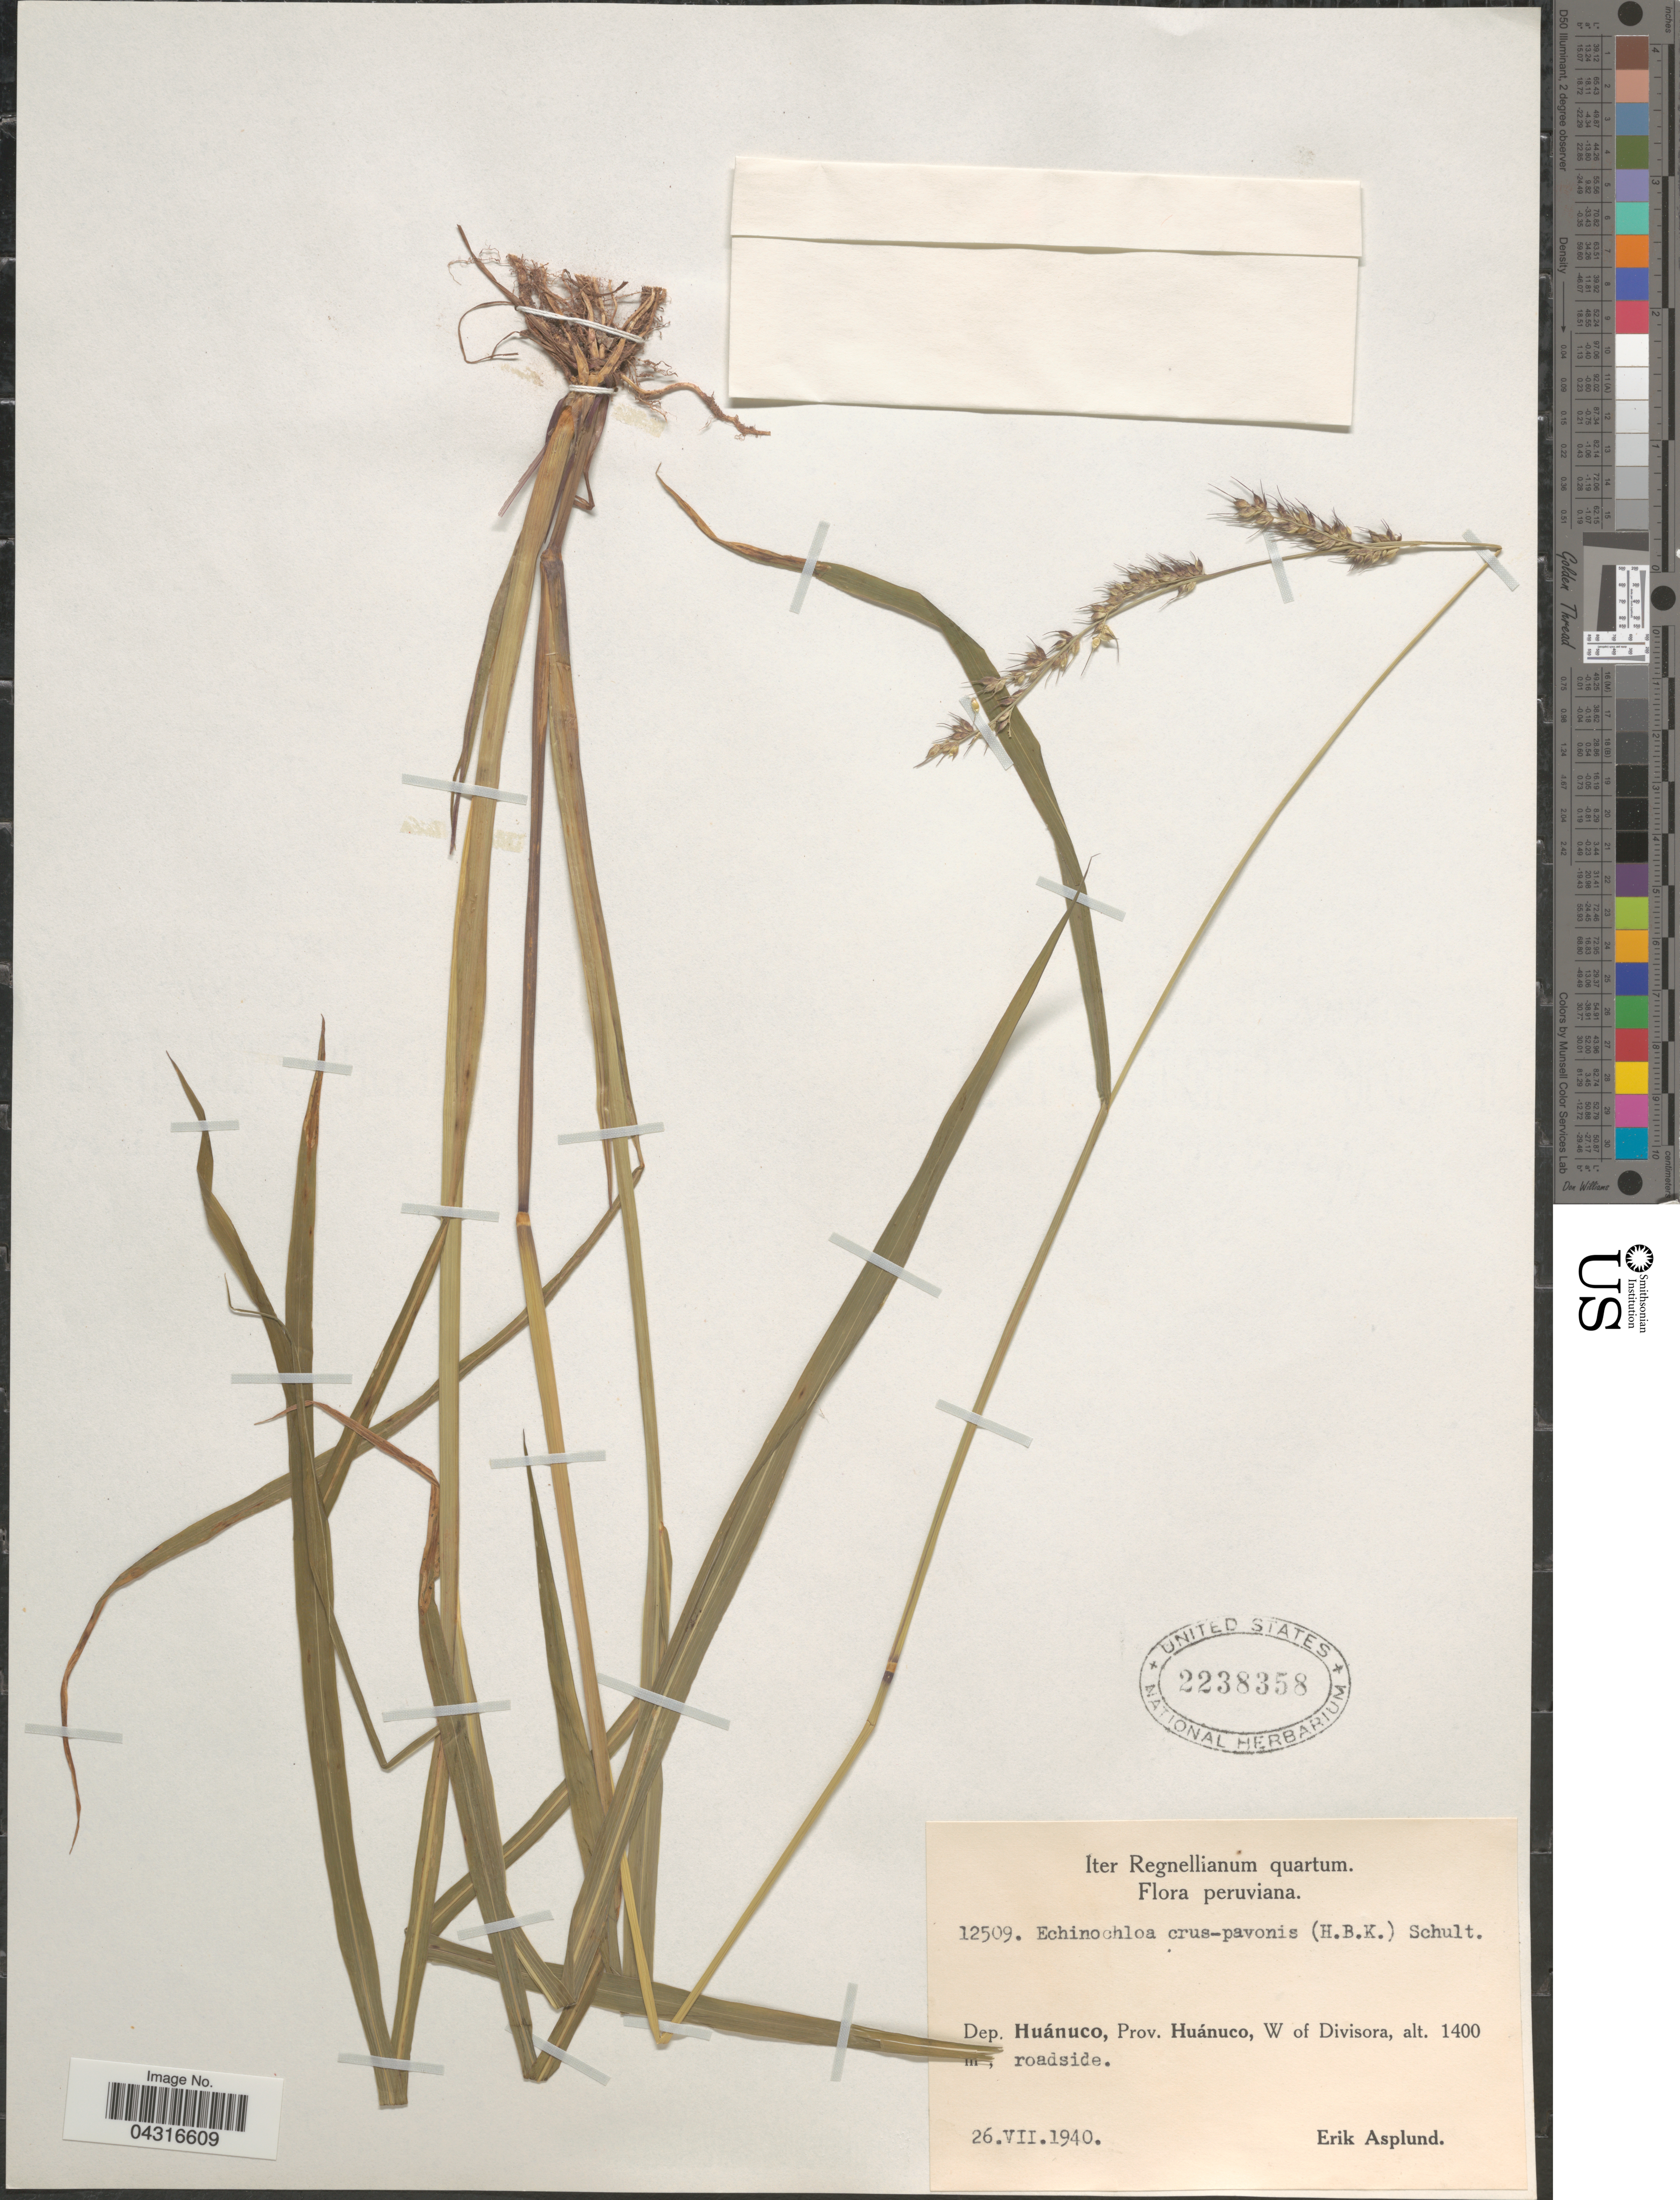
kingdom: Plantae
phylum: Tracheophyta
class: Liliopsida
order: Poales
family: Poaceae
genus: Echinochloa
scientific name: Echinochloa crus-pavonis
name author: (Kunth) Schult.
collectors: E. Asplund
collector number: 12509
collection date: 1940-07-26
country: Peru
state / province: Huánuco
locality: Iter Regnellianum quartum. Dep. Huánuco, Prov. Huánuco, W of Divisora.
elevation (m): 1400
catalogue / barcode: US 2238358